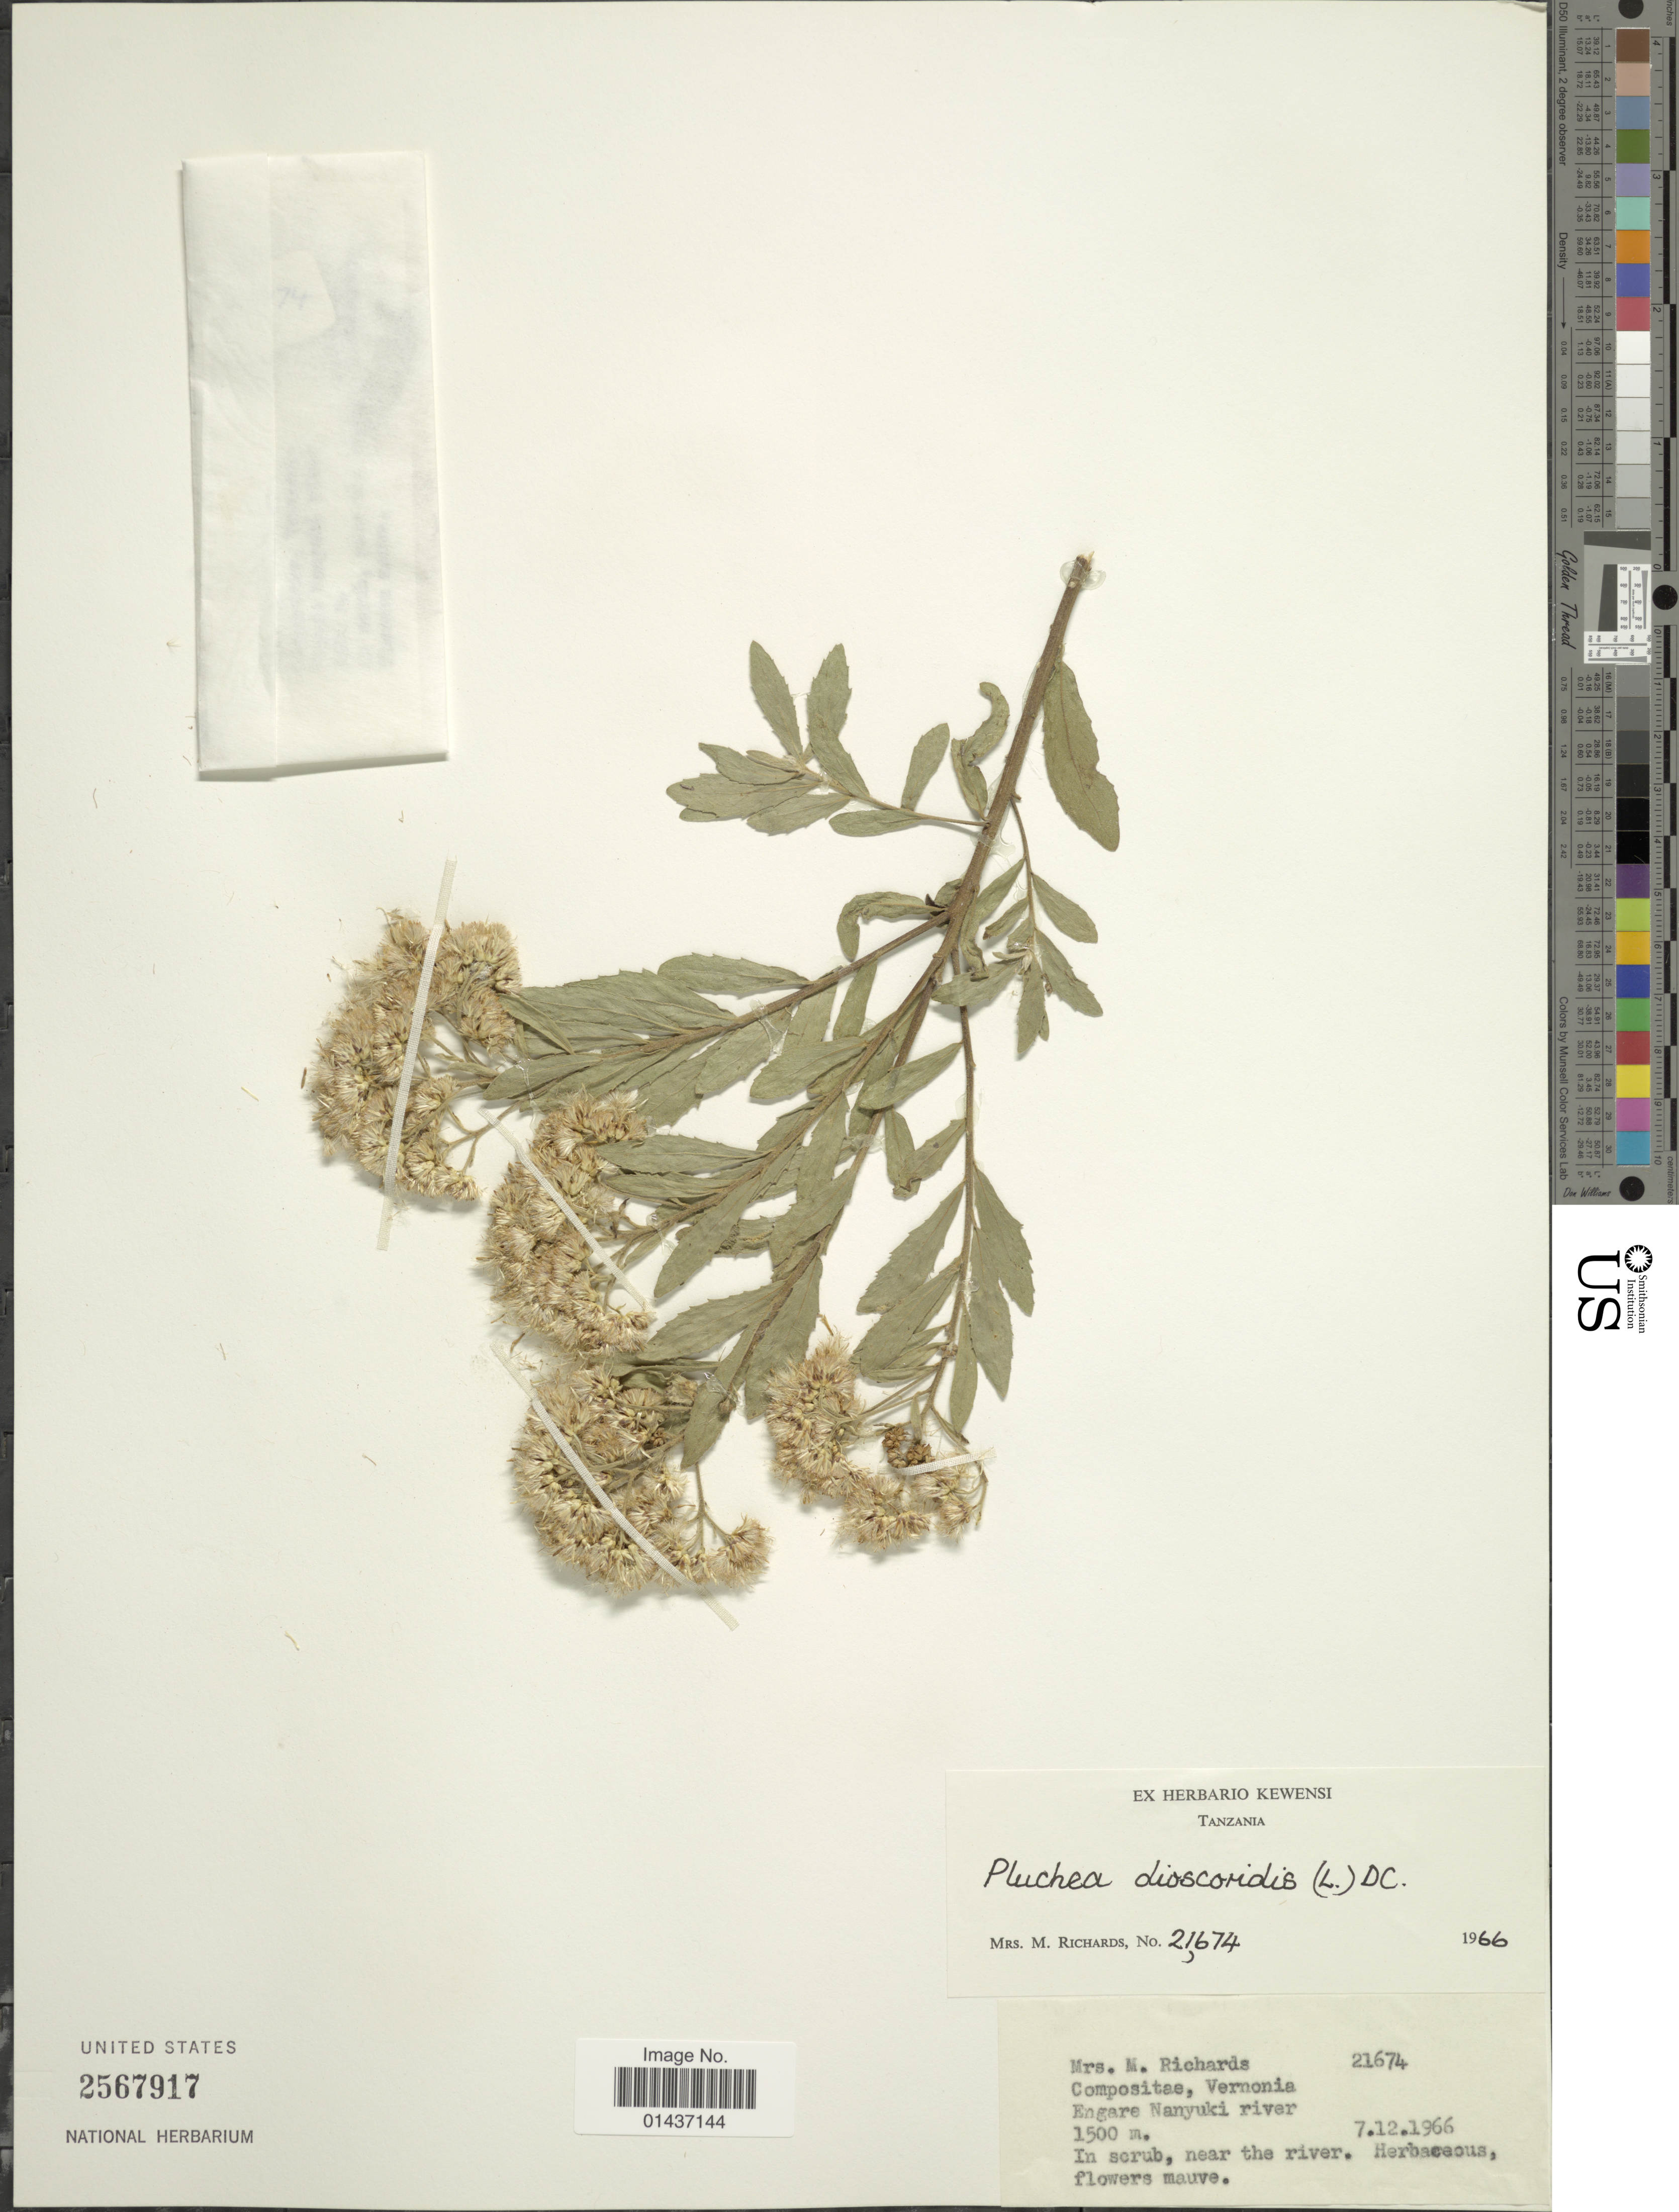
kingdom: Plantae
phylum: Tracheophyta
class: Magnoliopsida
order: Asterales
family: Asteraceae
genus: Pluchea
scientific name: Pluchea dioscoridis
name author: (L.) DC.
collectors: M. Richards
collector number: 21674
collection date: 1966-12-07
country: Tanzania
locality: Engare Nanyuki river, In scrub, near the river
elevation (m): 1500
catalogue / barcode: US 2567917